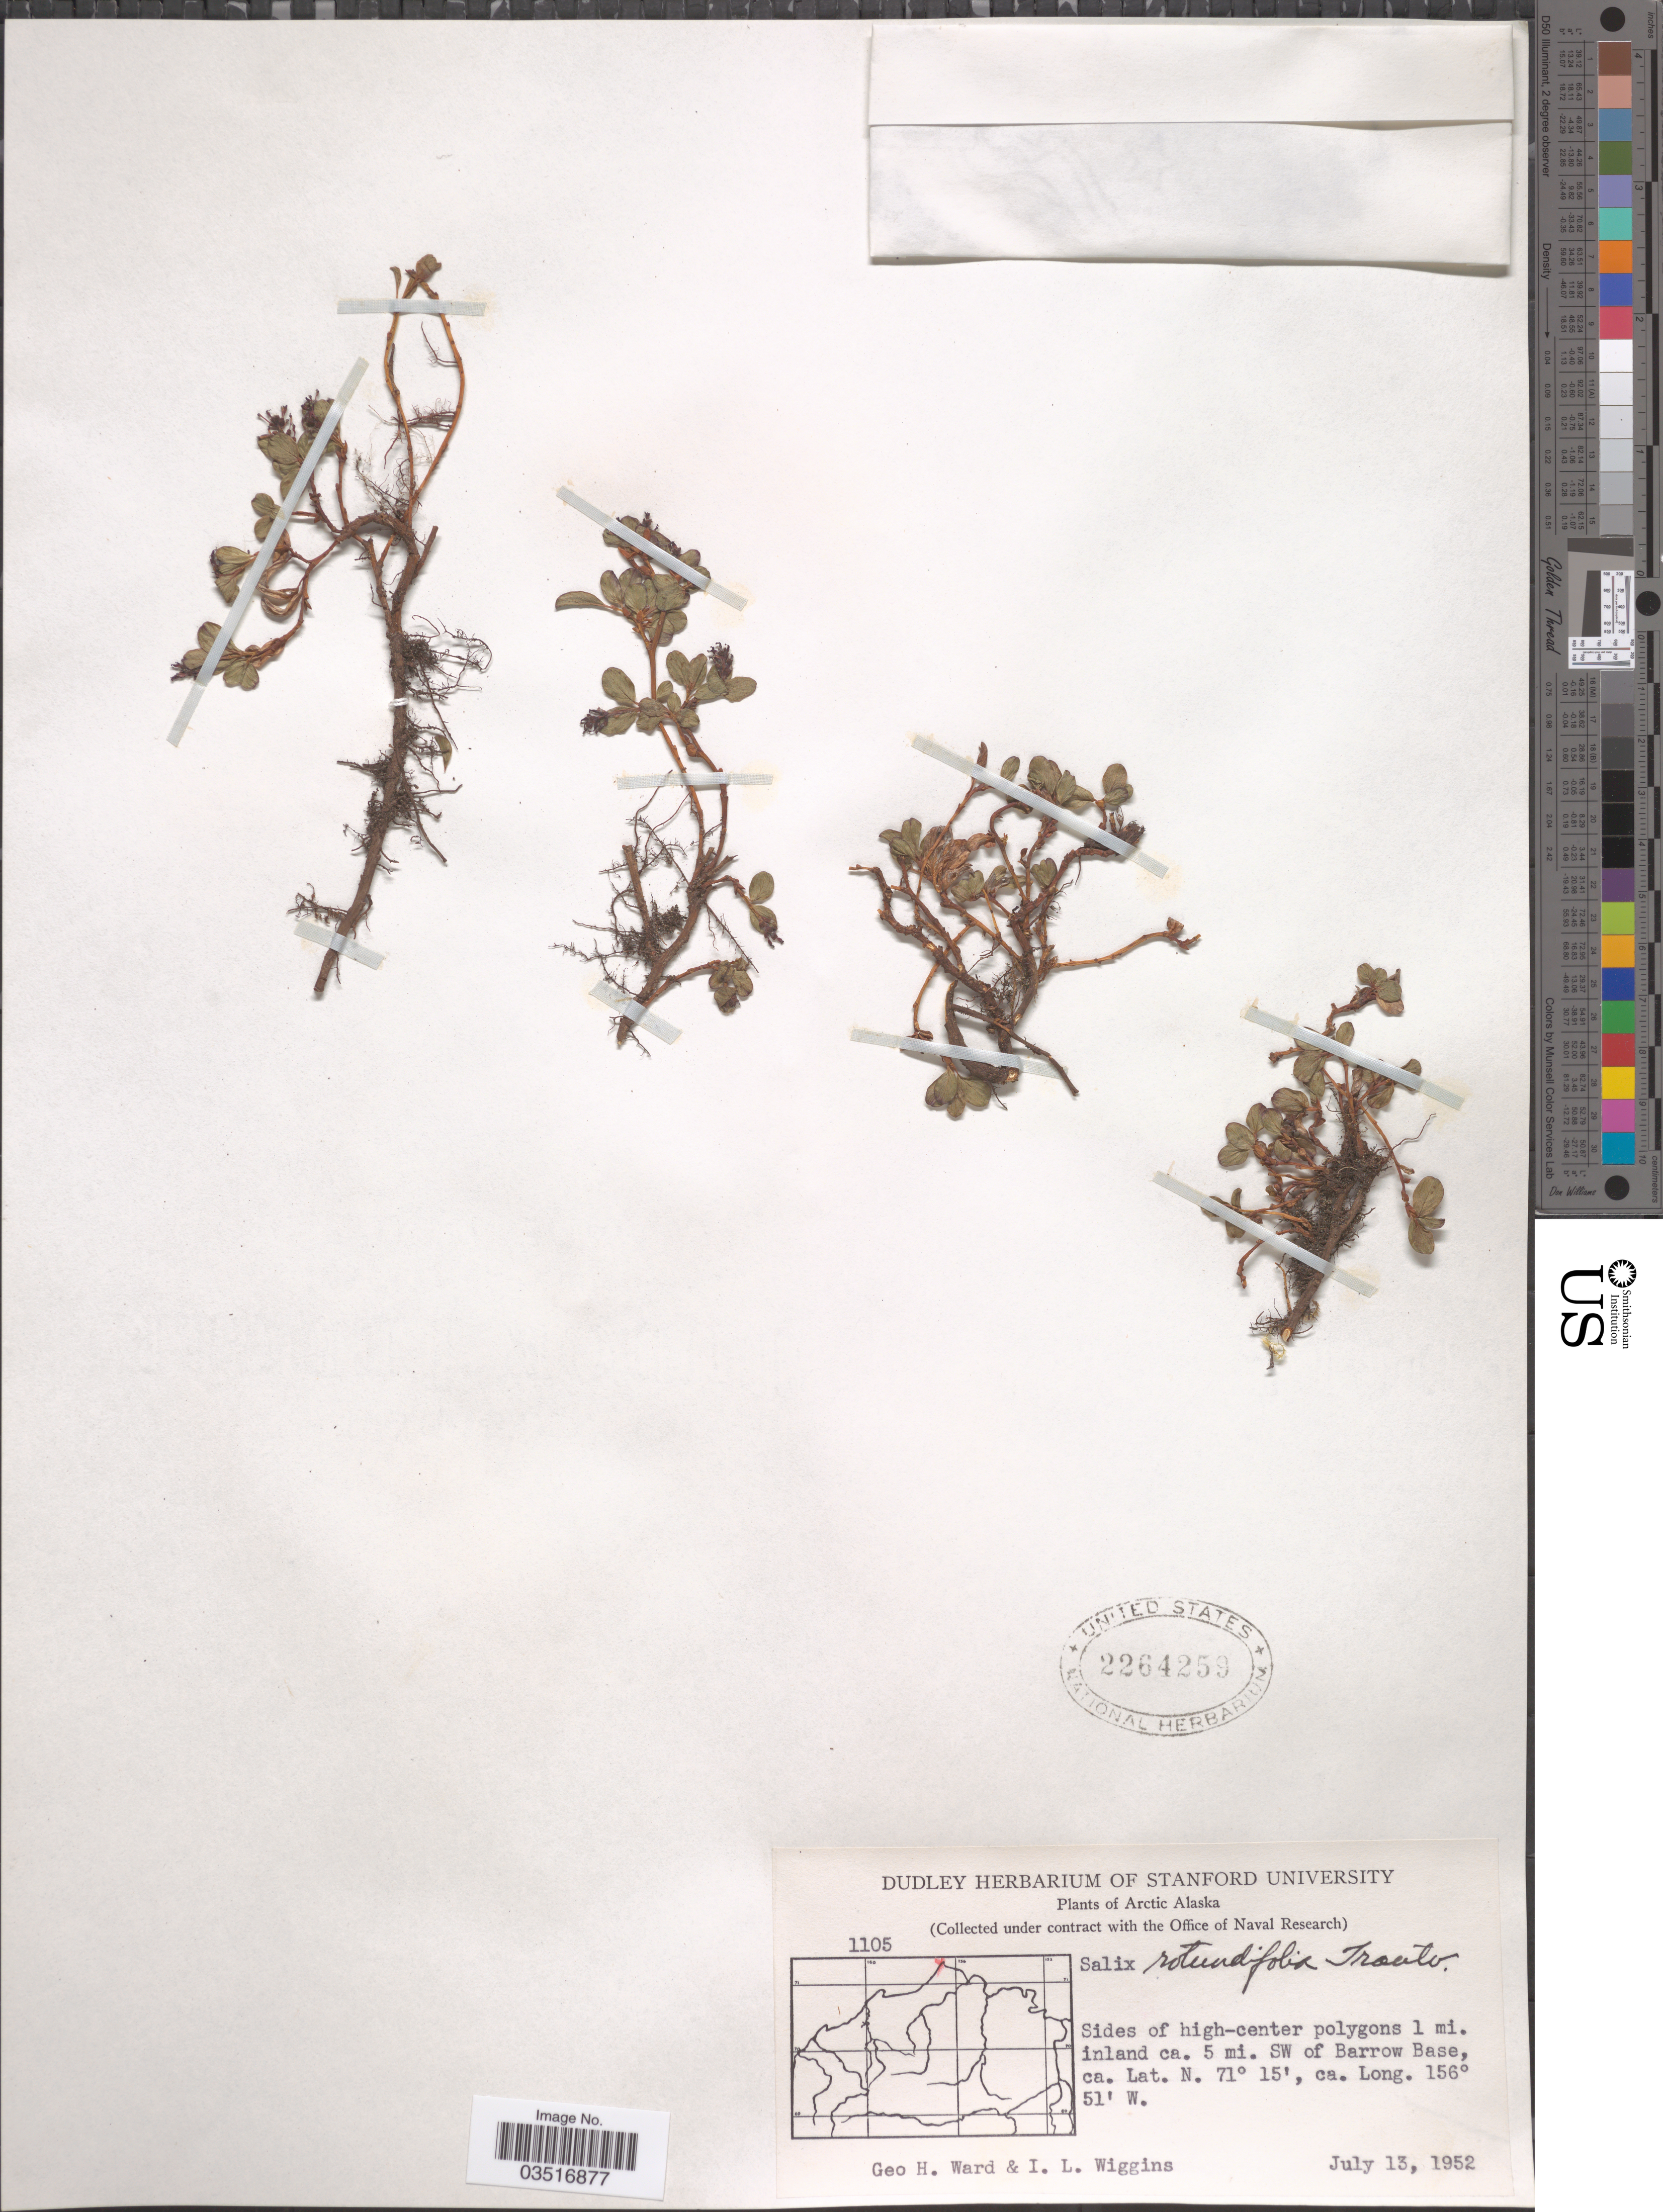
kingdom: Plantae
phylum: Tracheophyta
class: Magnoliopsida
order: Malpighiales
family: Salicaceae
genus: Salix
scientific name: Salix rotundifolia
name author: Trautv.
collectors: G. H. Ward & I. L. Wiggins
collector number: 1105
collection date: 1952-07-13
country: United States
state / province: Alaska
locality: Arctic Alaska. Sides of high-center polygons 1 mi. inland ca. 5 mi. SW of Barrow Base.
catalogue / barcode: US 2264259